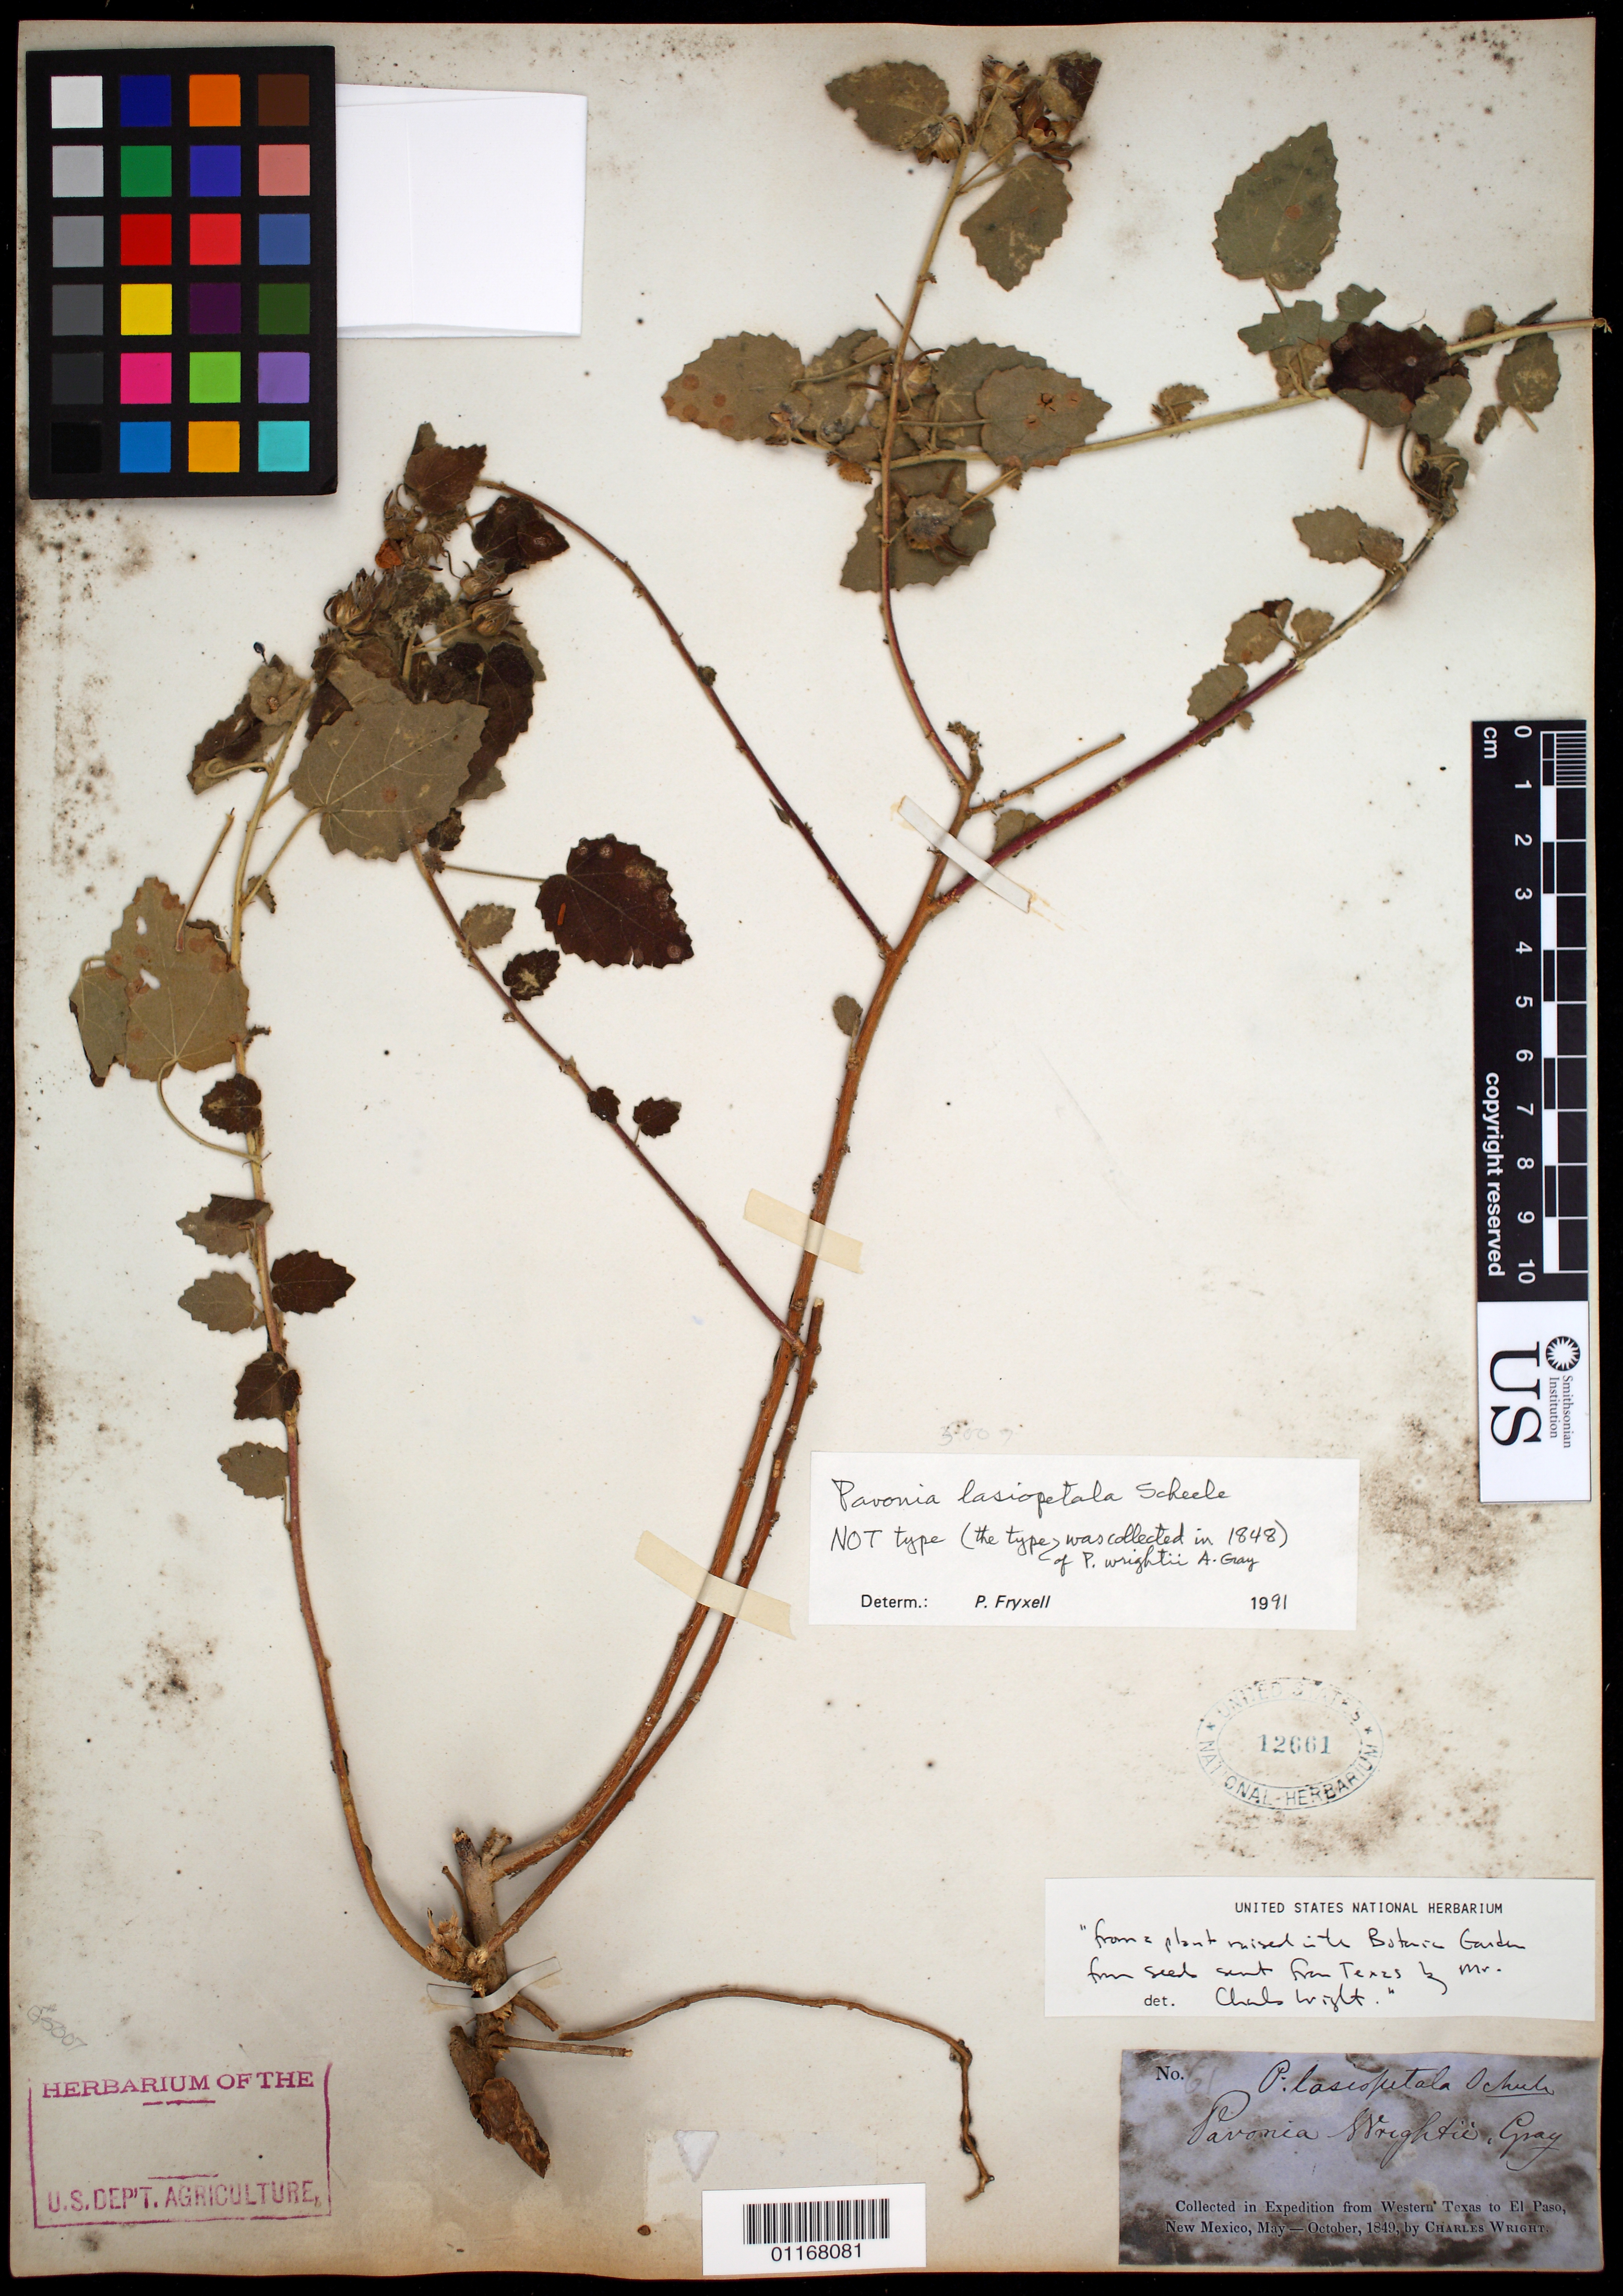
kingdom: Plantae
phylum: Tracheophyta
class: Magnoliopsida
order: Malvales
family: Malvaceae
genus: Pavonia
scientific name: Pavonia lasiopetala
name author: Scheele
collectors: C. Wright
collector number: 61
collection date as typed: May 1849 to -- Oct 1849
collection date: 1849-05/1849-10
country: United States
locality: Western Texas to El Paso, New Mexico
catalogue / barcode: US 12661